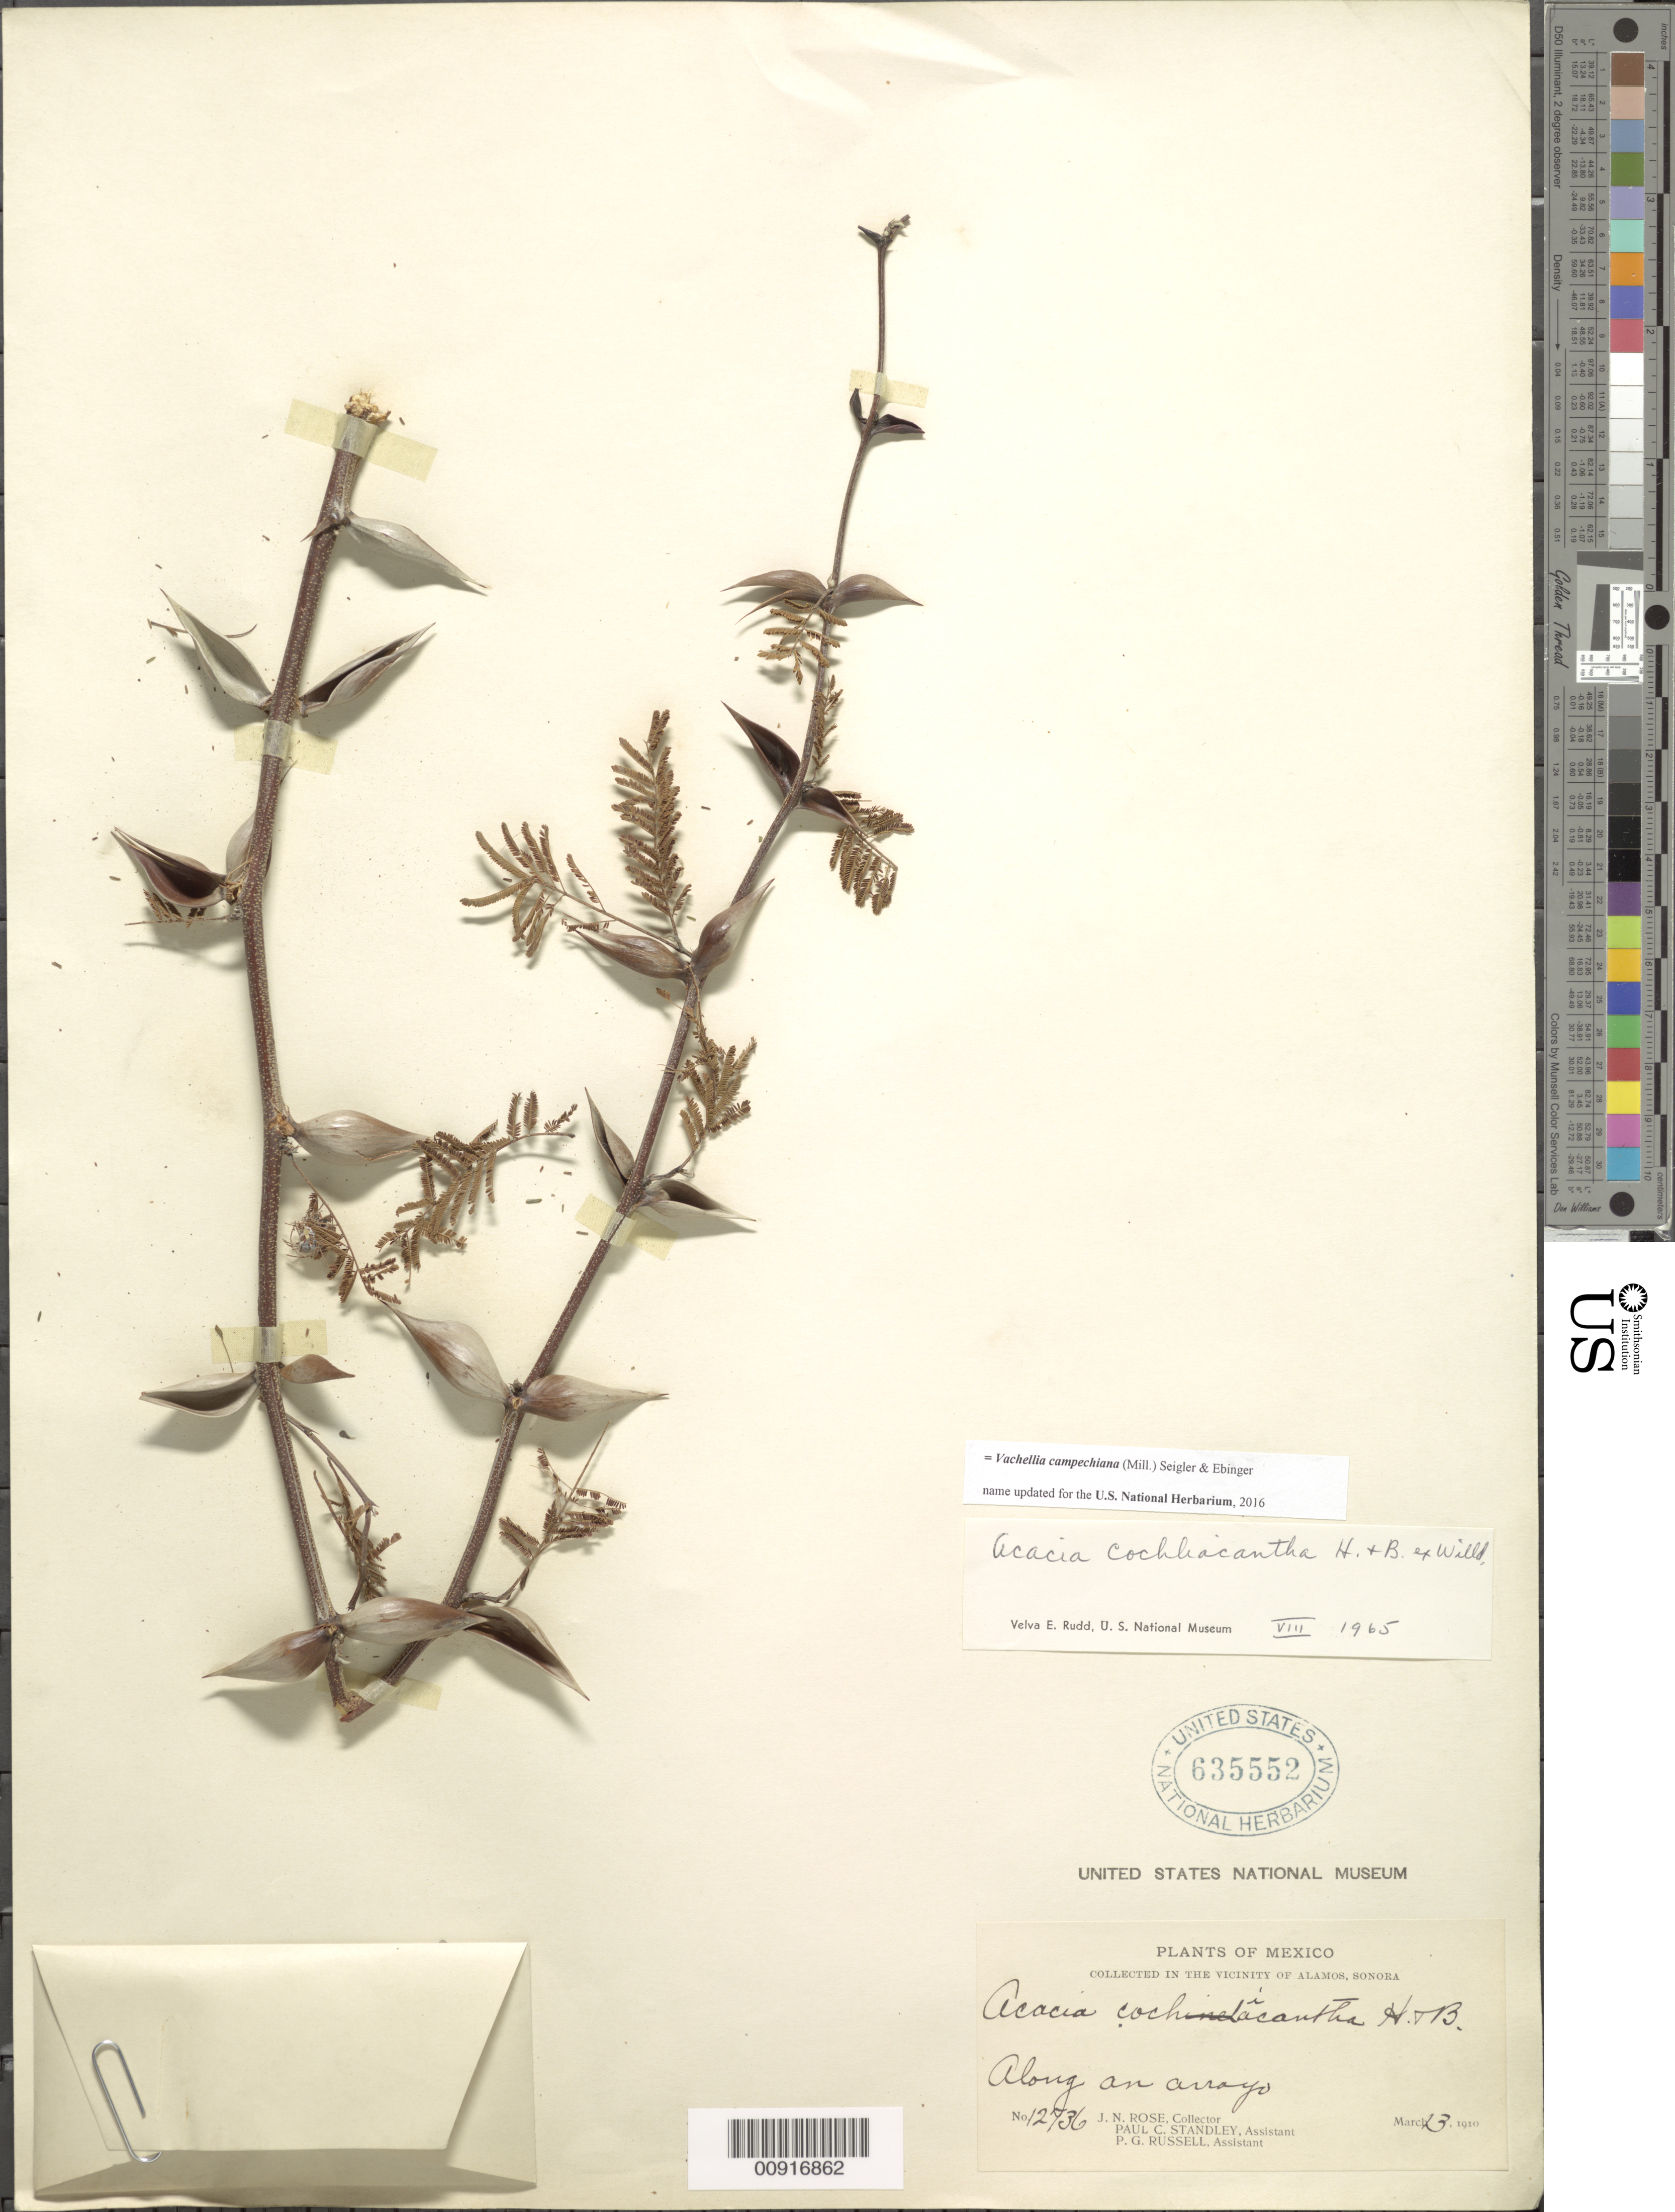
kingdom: Plantae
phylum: Tracheophyta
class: Magnoliopsida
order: Fabales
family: Fabaceae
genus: Vachellia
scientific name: Vachellia campechiana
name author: (Mill.) Seigler & Ebinger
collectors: J. N. Rose, P. C. Standley & P. G. Russell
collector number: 12736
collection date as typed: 13 Mar 1910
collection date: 1910-03-13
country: Mexico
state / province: Sonora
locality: In the vicinity of Alamos, Sonora.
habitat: Along an arroyo.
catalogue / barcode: US 635552